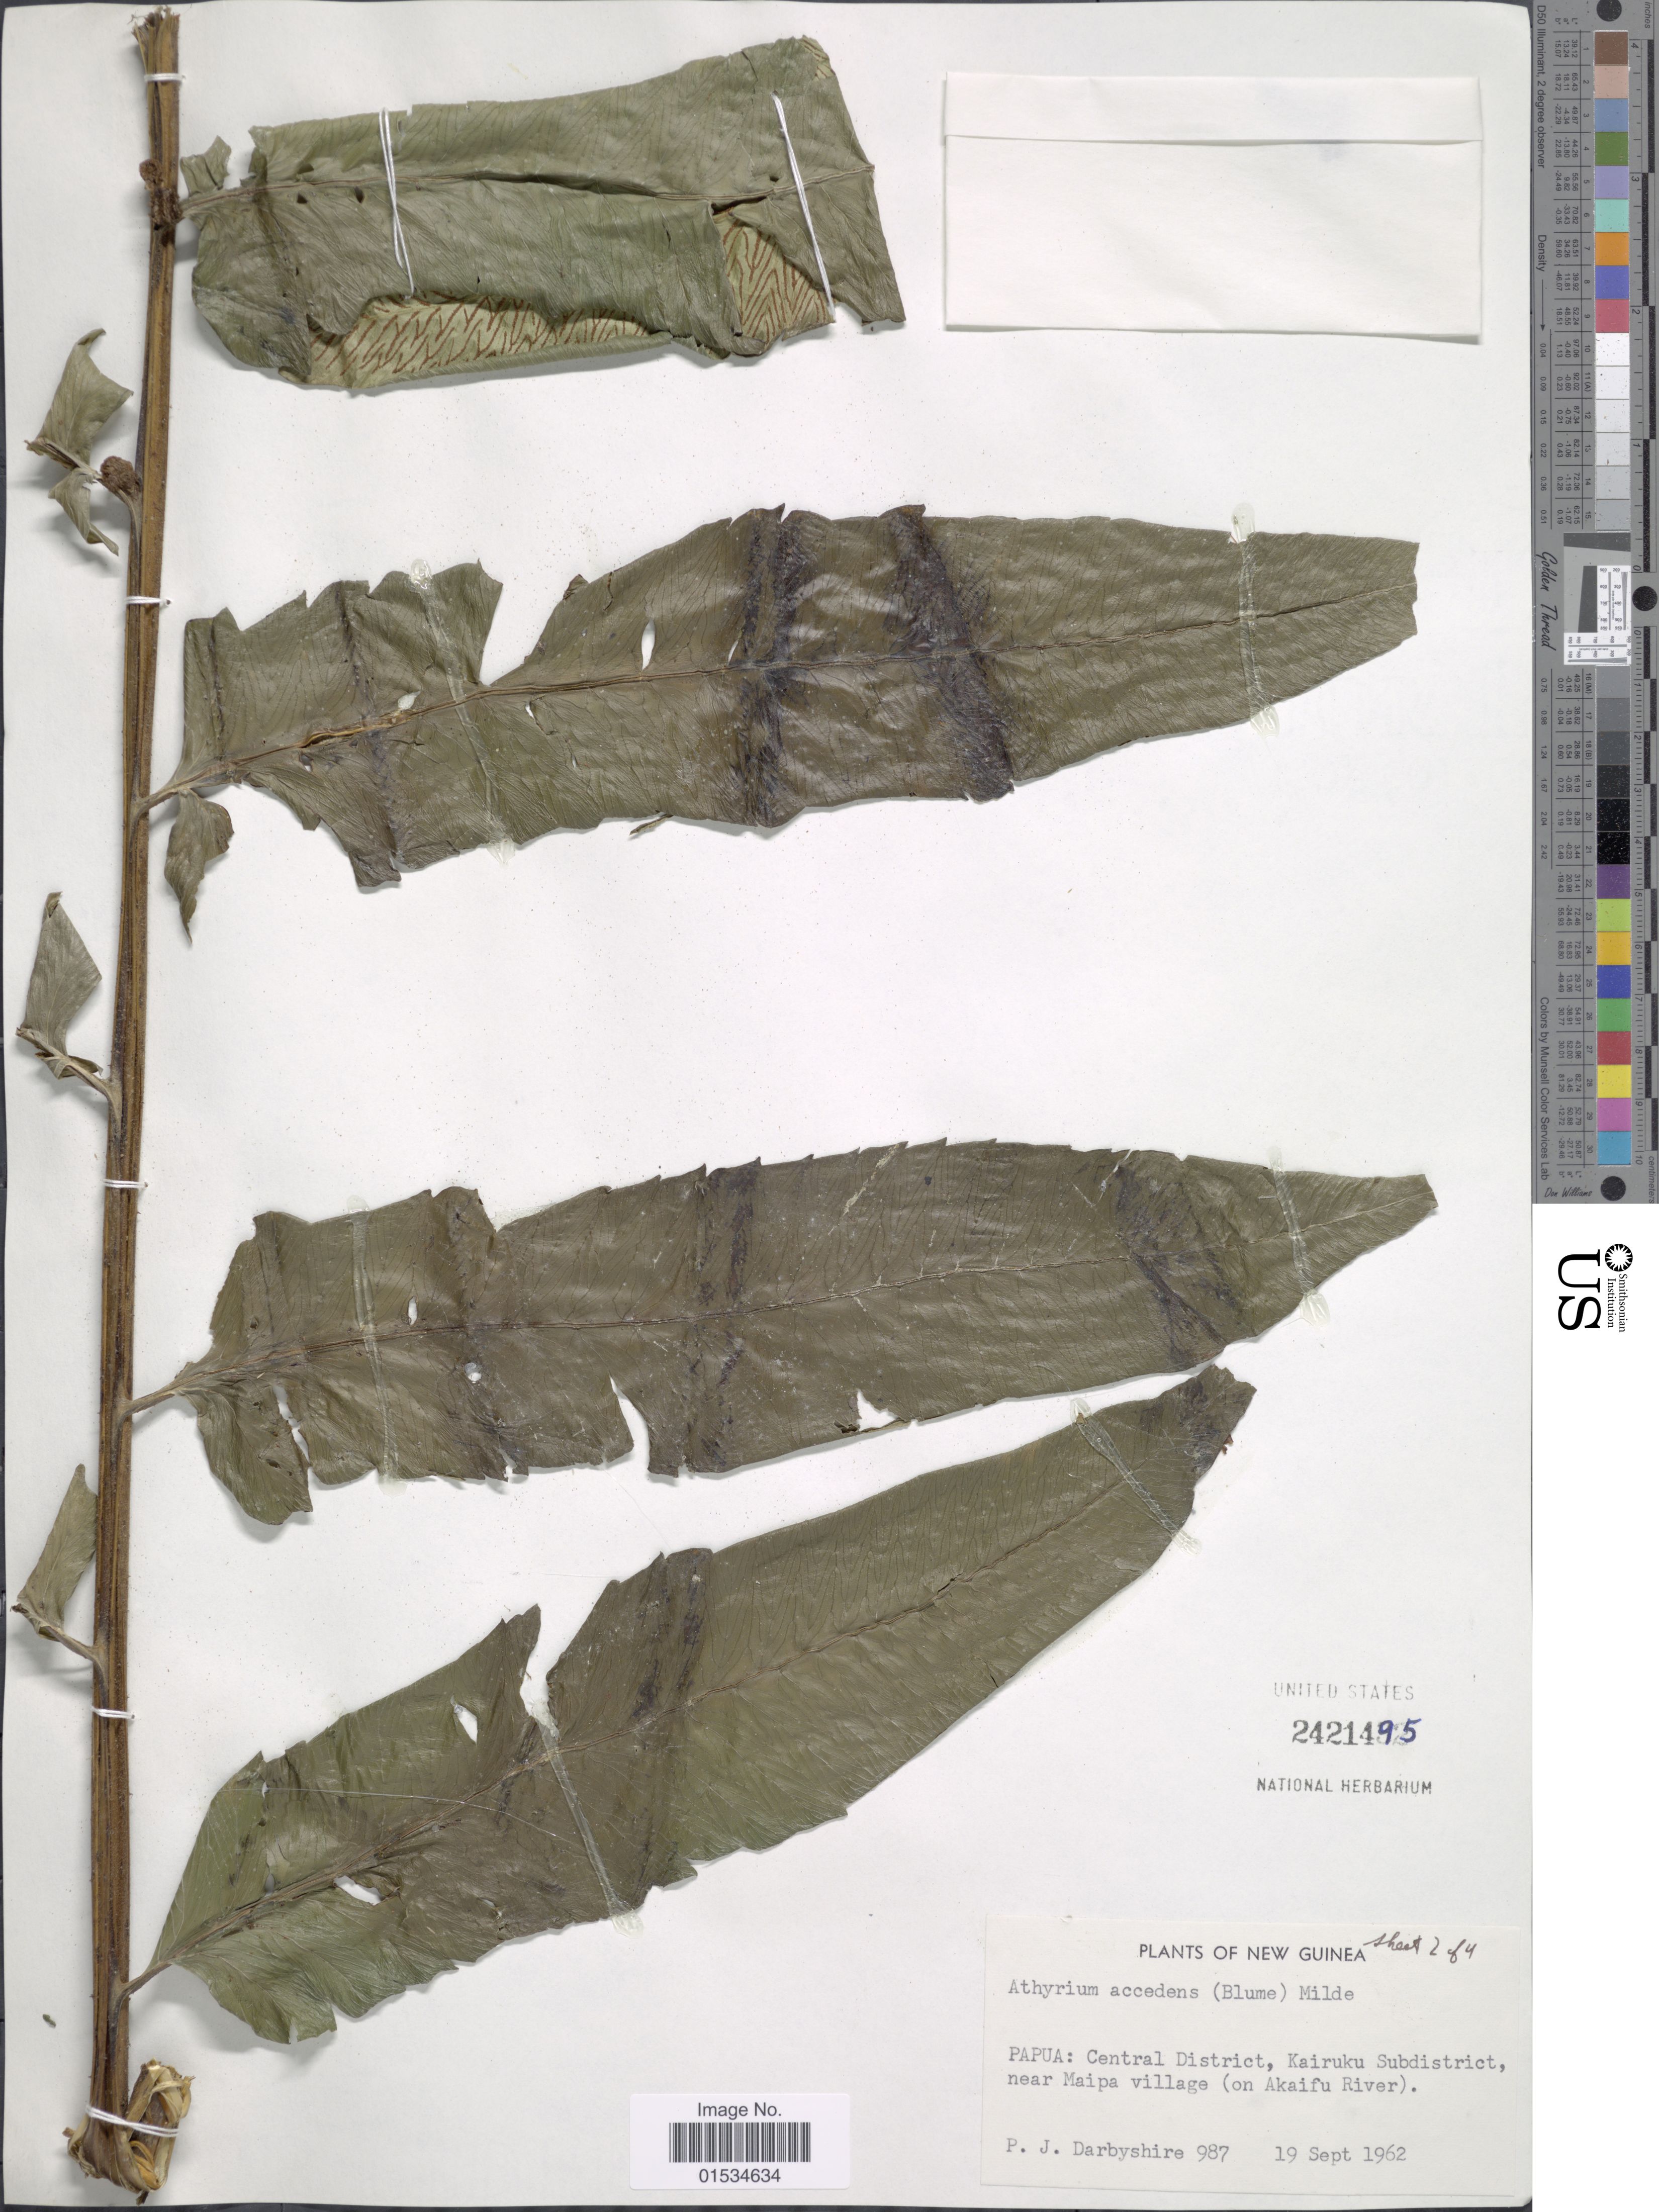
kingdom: Plantae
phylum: Tracheophyta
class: Polypodiopsida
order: Polypodiales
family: Athyriaceae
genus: Diplazium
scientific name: Diplazium accendens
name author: Blume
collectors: P. Darbyshire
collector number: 987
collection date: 1962-09-19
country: Papua New Guinea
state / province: Central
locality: Kairuku Subdistrict, near Maipa village (on Akaifu River), New Guinea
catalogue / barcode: US 2421495